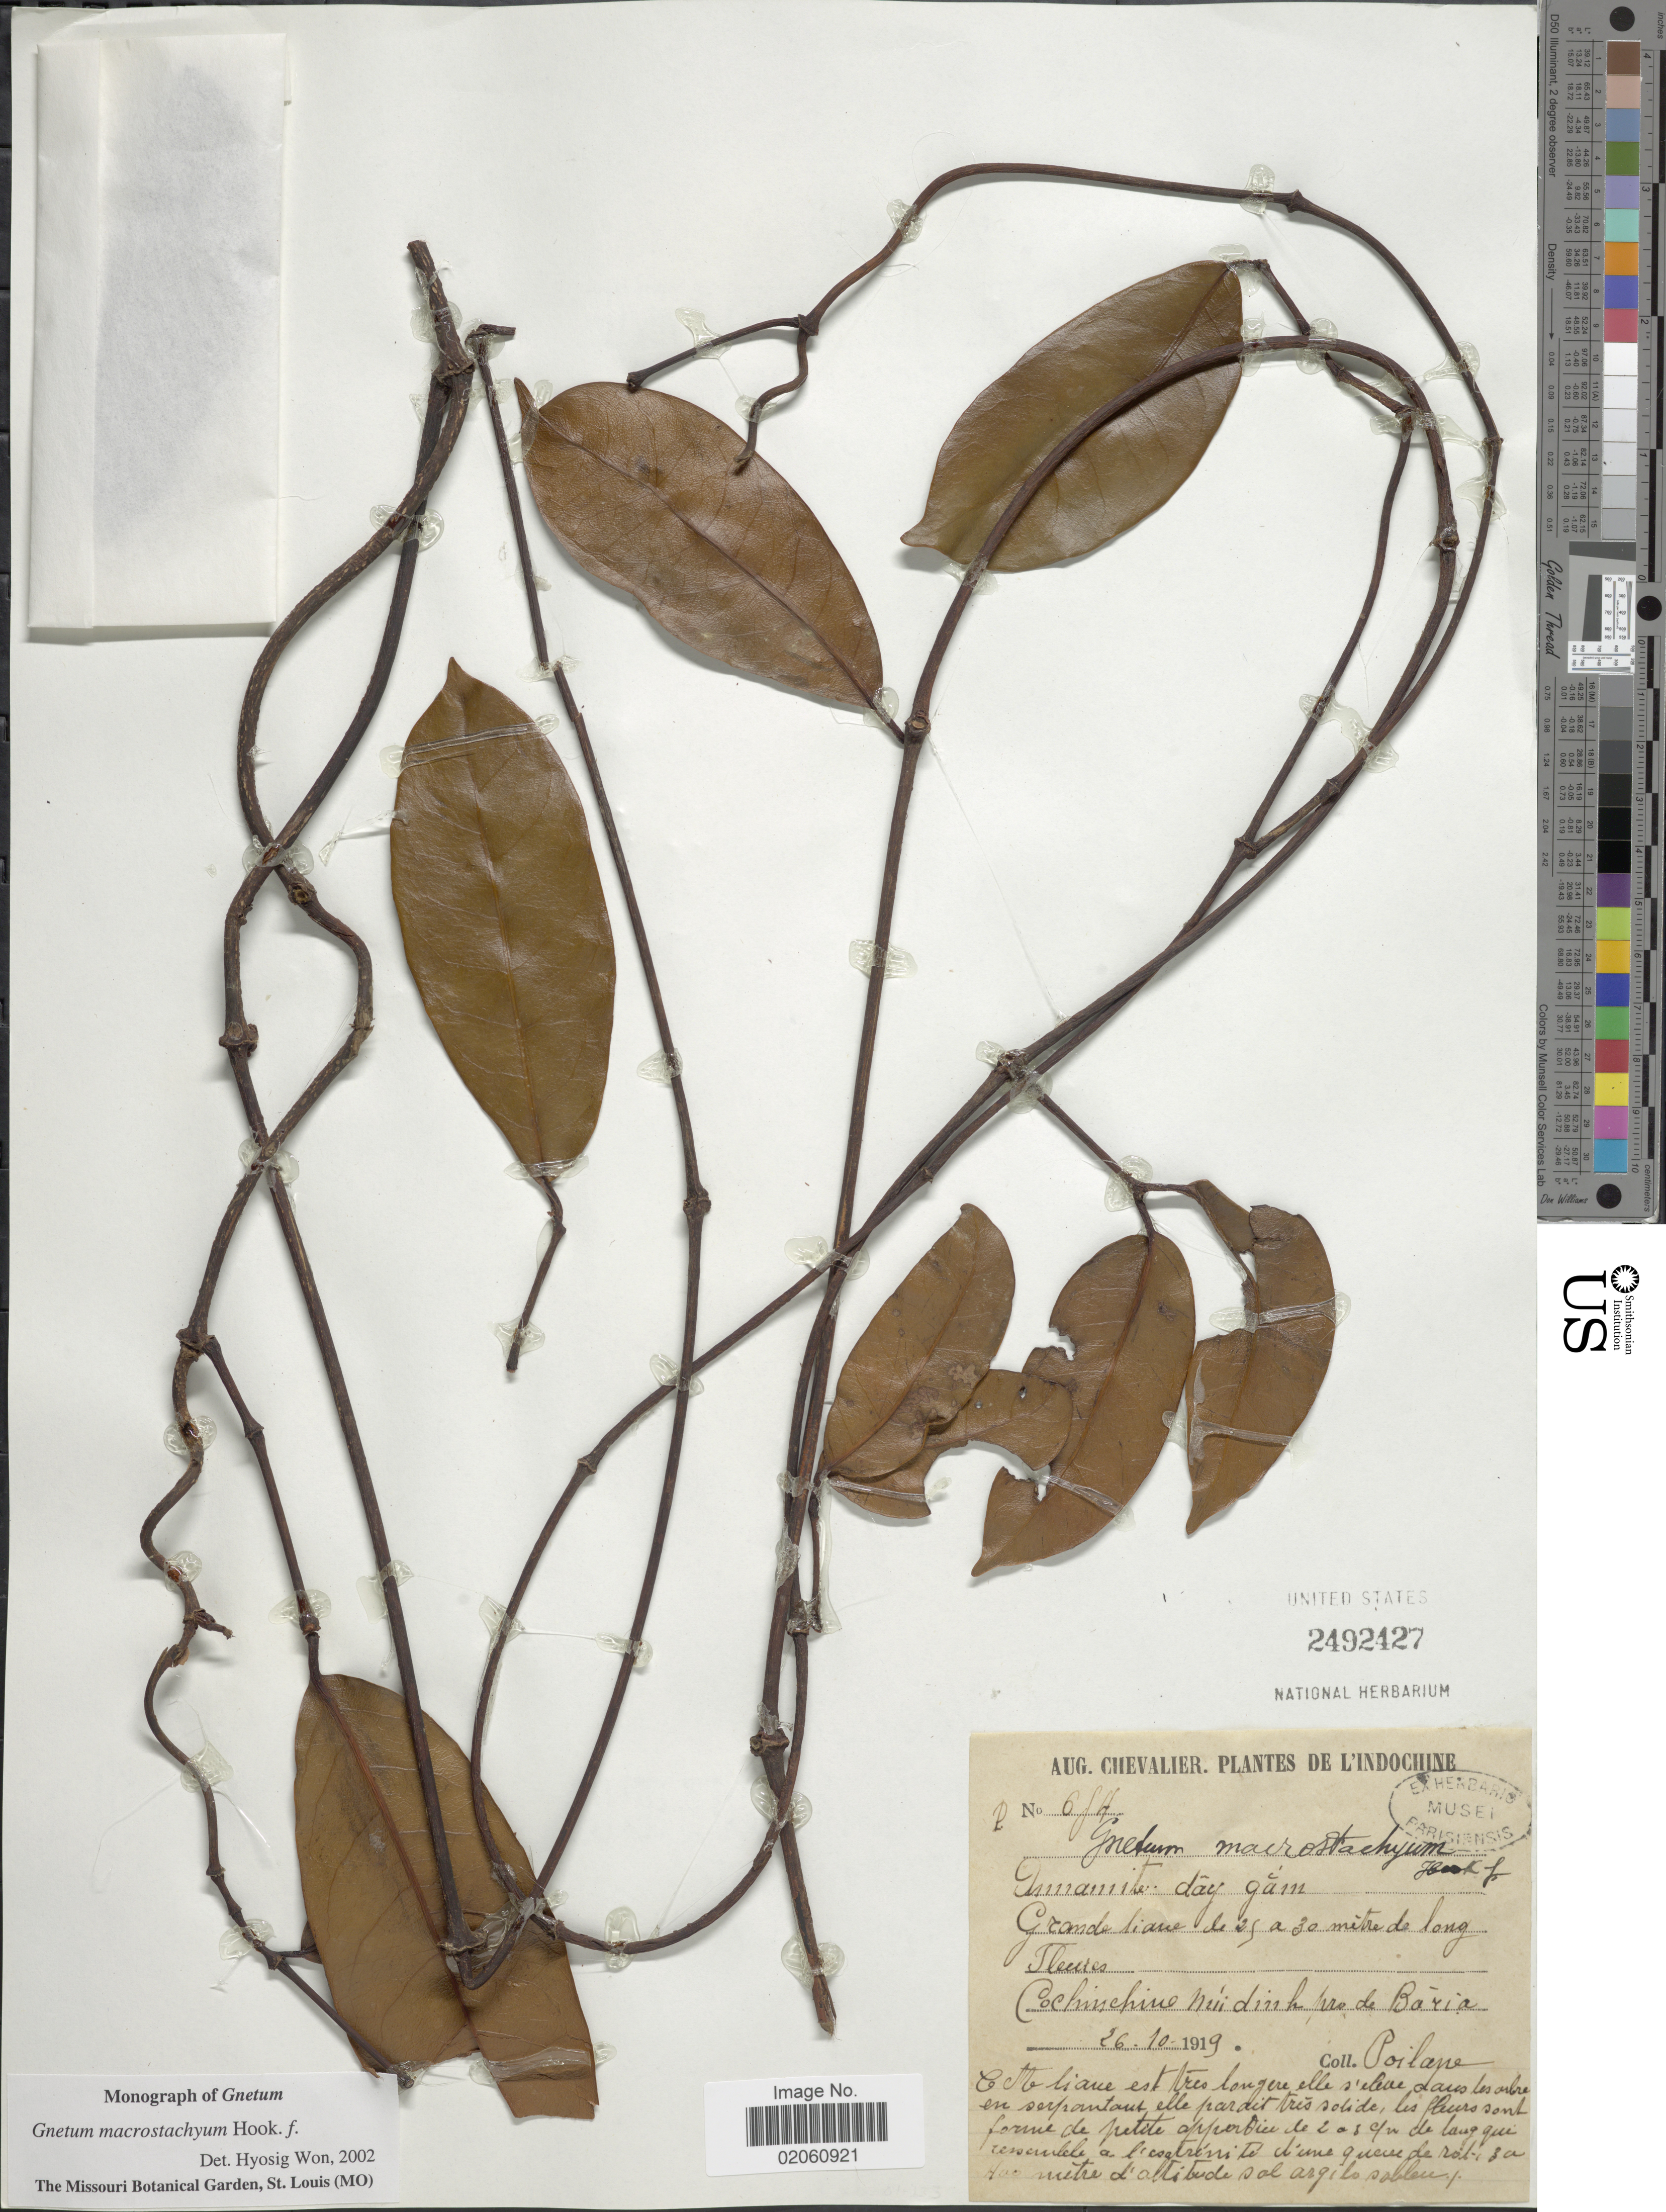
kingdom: Plantae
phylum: Tracheophyta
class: Gnetopsida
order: Gnetales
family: Gnetaceae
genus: Gnetum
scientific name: Gnetum macrostachyum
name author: Hook. f.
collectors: -. Poilane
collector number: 694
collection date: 1919-10-26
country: Vietnam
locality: L'Indochine, Cochinechino nuidink pro de Baria [interpreted]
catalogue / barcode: US 2492427